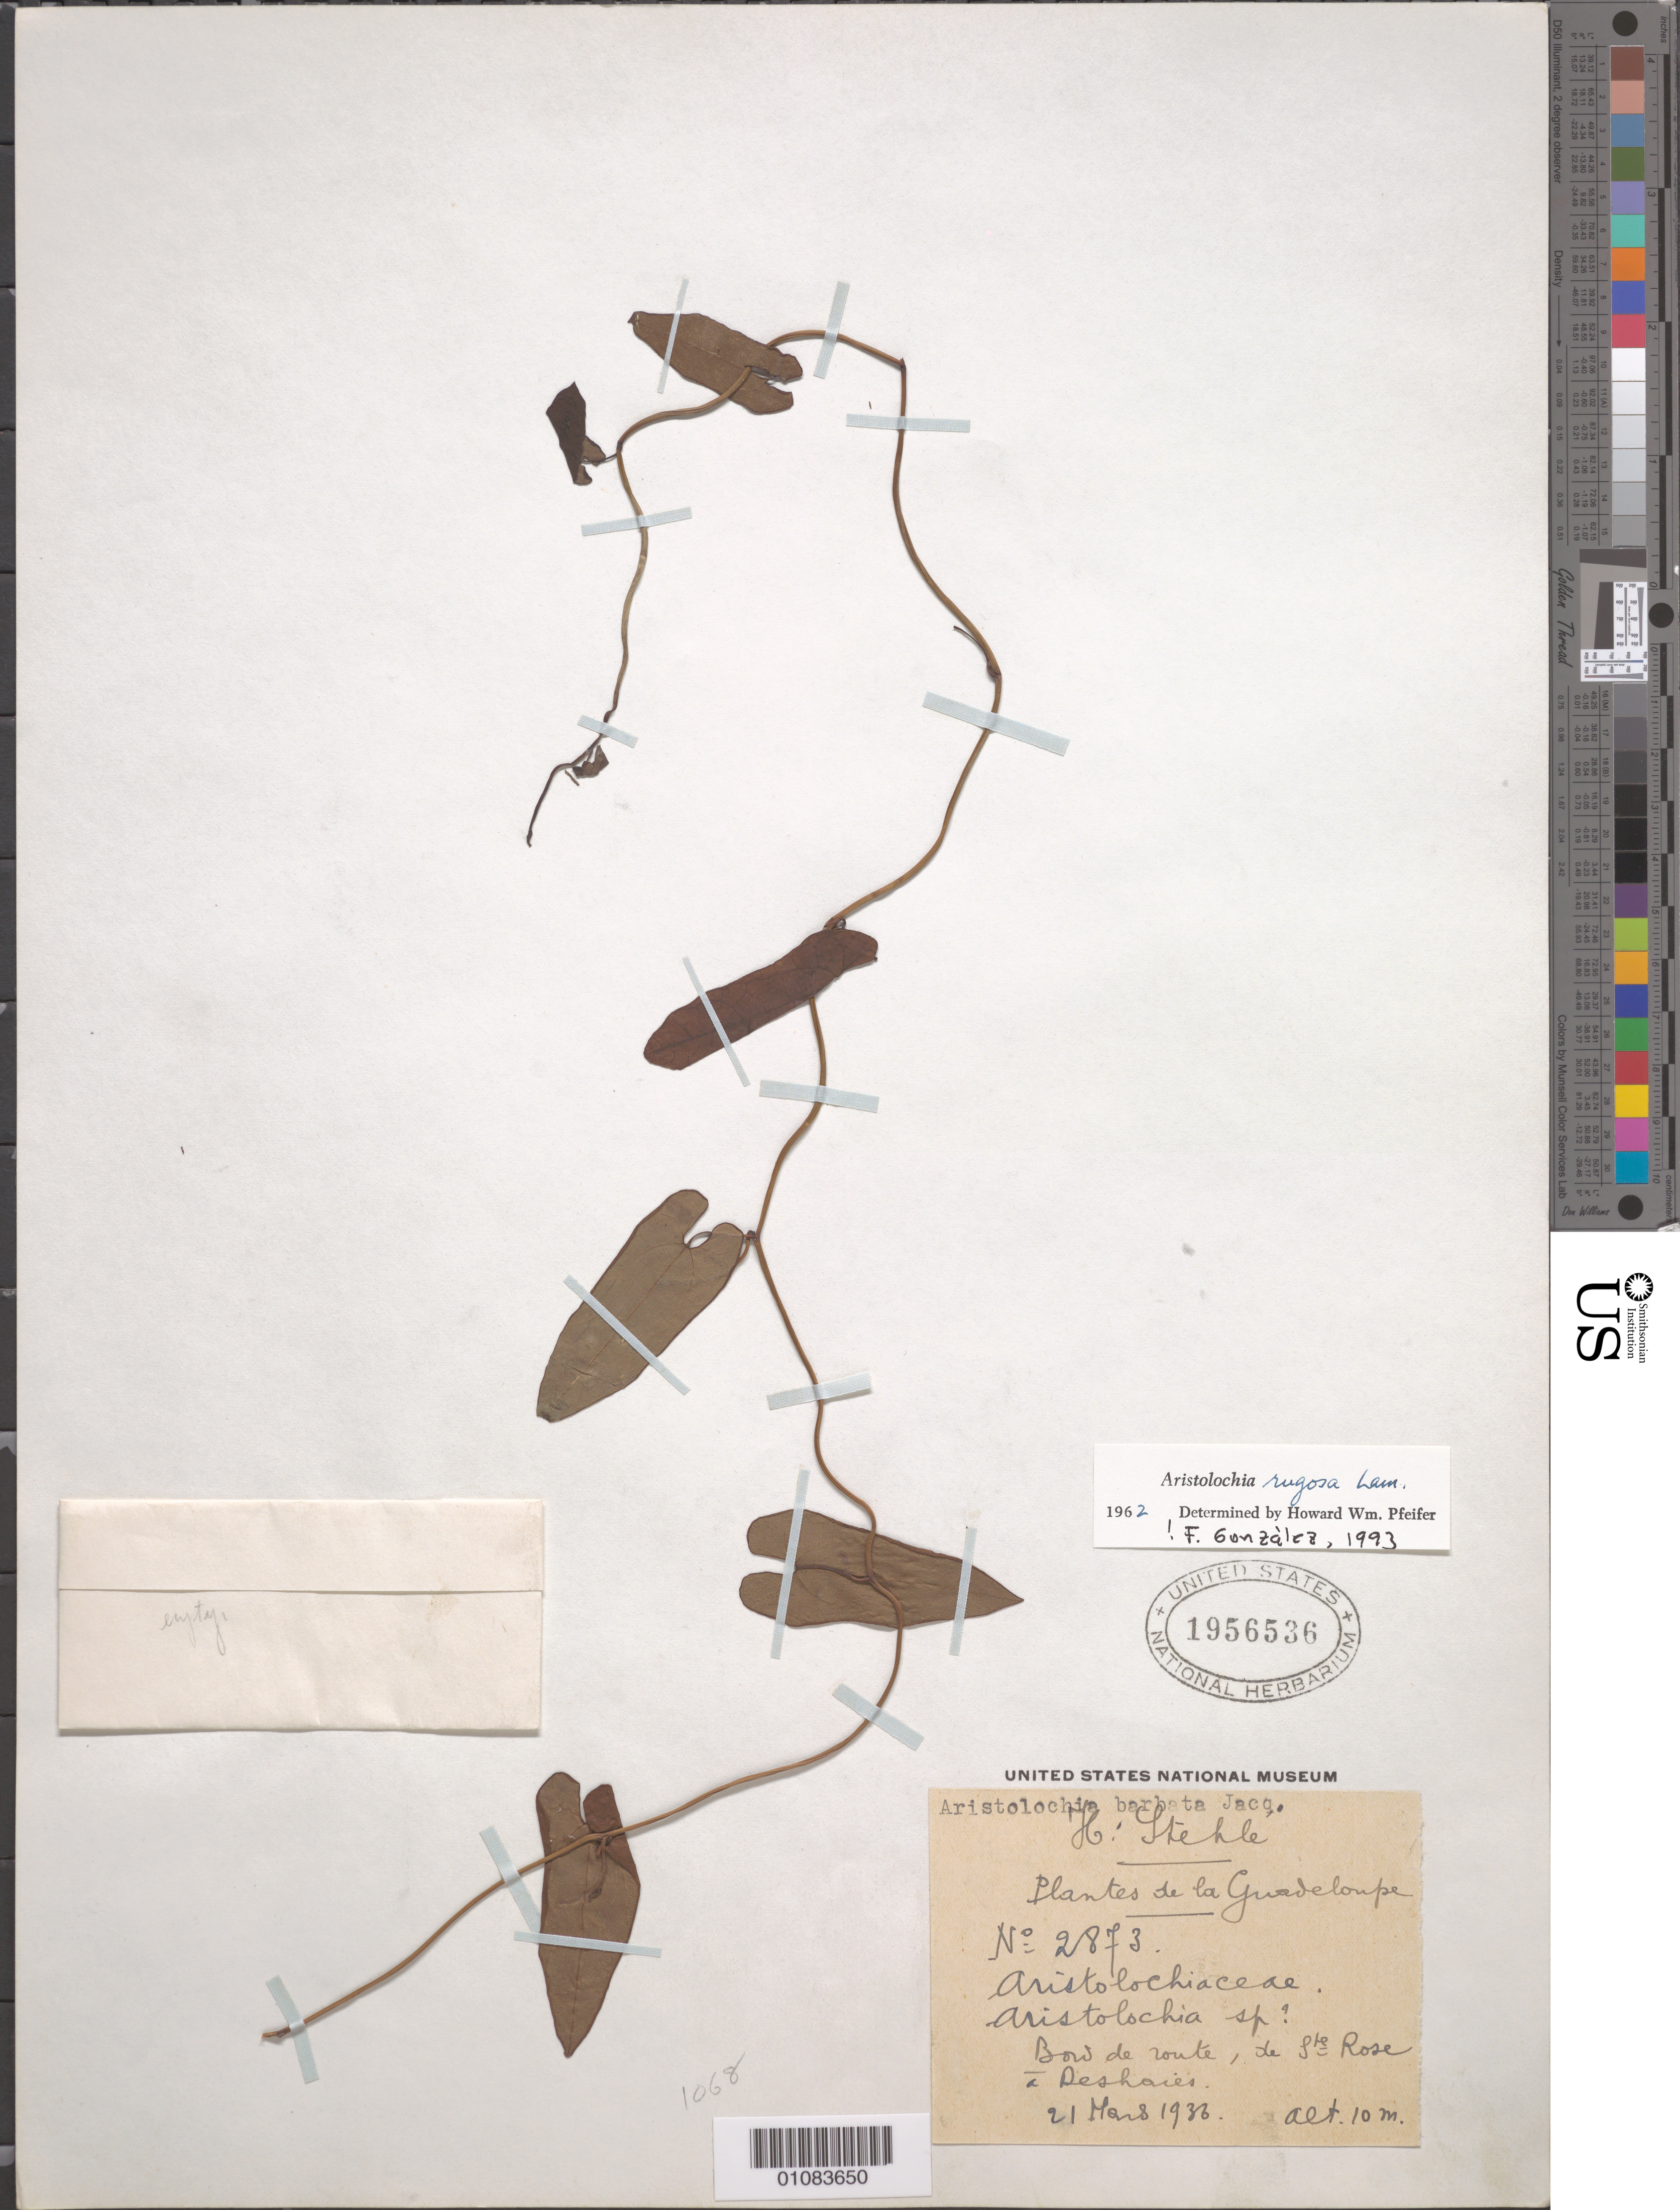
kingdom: Plantae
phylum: Tracheophyta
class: Magnoliopsida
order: Piperales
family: Aristolochiaceae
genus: Aristolochia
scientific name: Aristolochia rugosa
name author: Lam.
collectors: H. Stehlé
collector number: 2873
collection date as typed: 21 Mar 1936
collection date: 1936-03-21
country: Guadeloupe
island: Basse Terre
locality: Bord de route, de Sainte Rose a Deshaies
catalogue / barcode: US 1956536